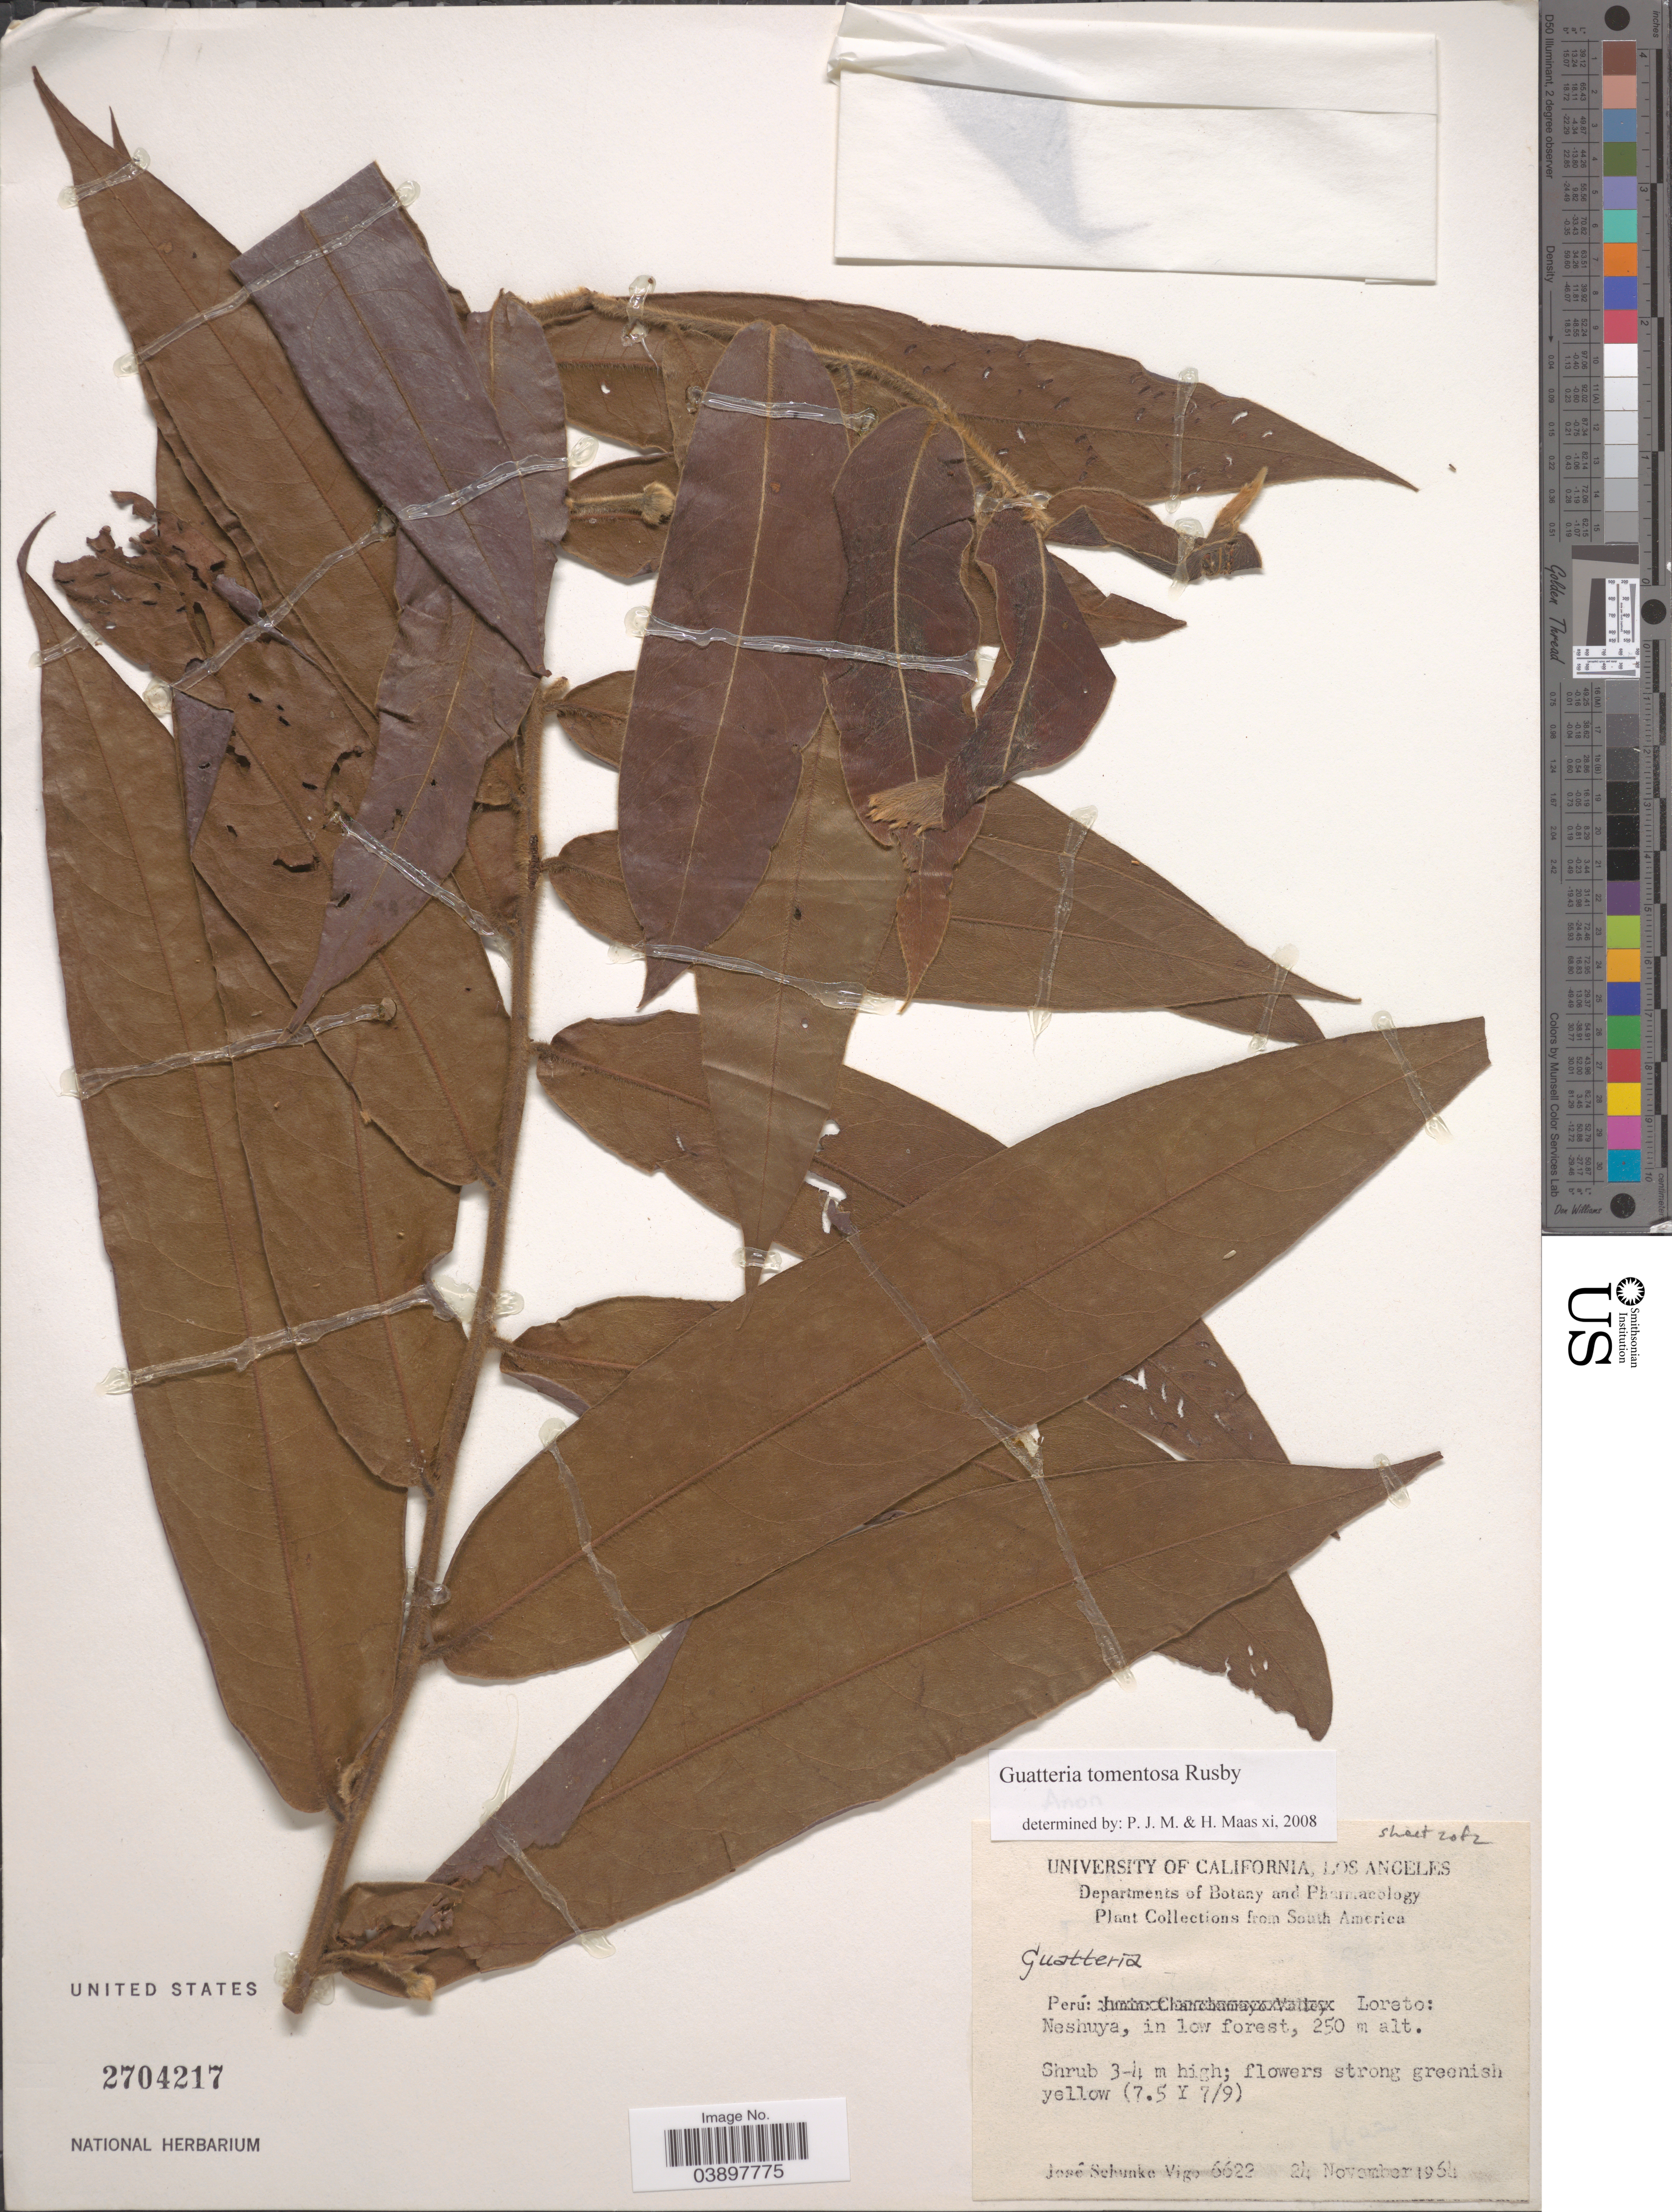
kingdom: Plantae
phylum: Tracheophyta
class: Magnoliopsida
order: Magnoliales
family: Annonaceae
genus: Guatteria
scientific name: Guatteria tomentosa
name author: Rusby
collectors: J. Schunke Vigo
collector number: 6622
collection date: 1964-11-24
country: Peru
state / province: Loreto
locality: Neshuya.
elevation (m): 250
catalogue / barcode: US 2704217